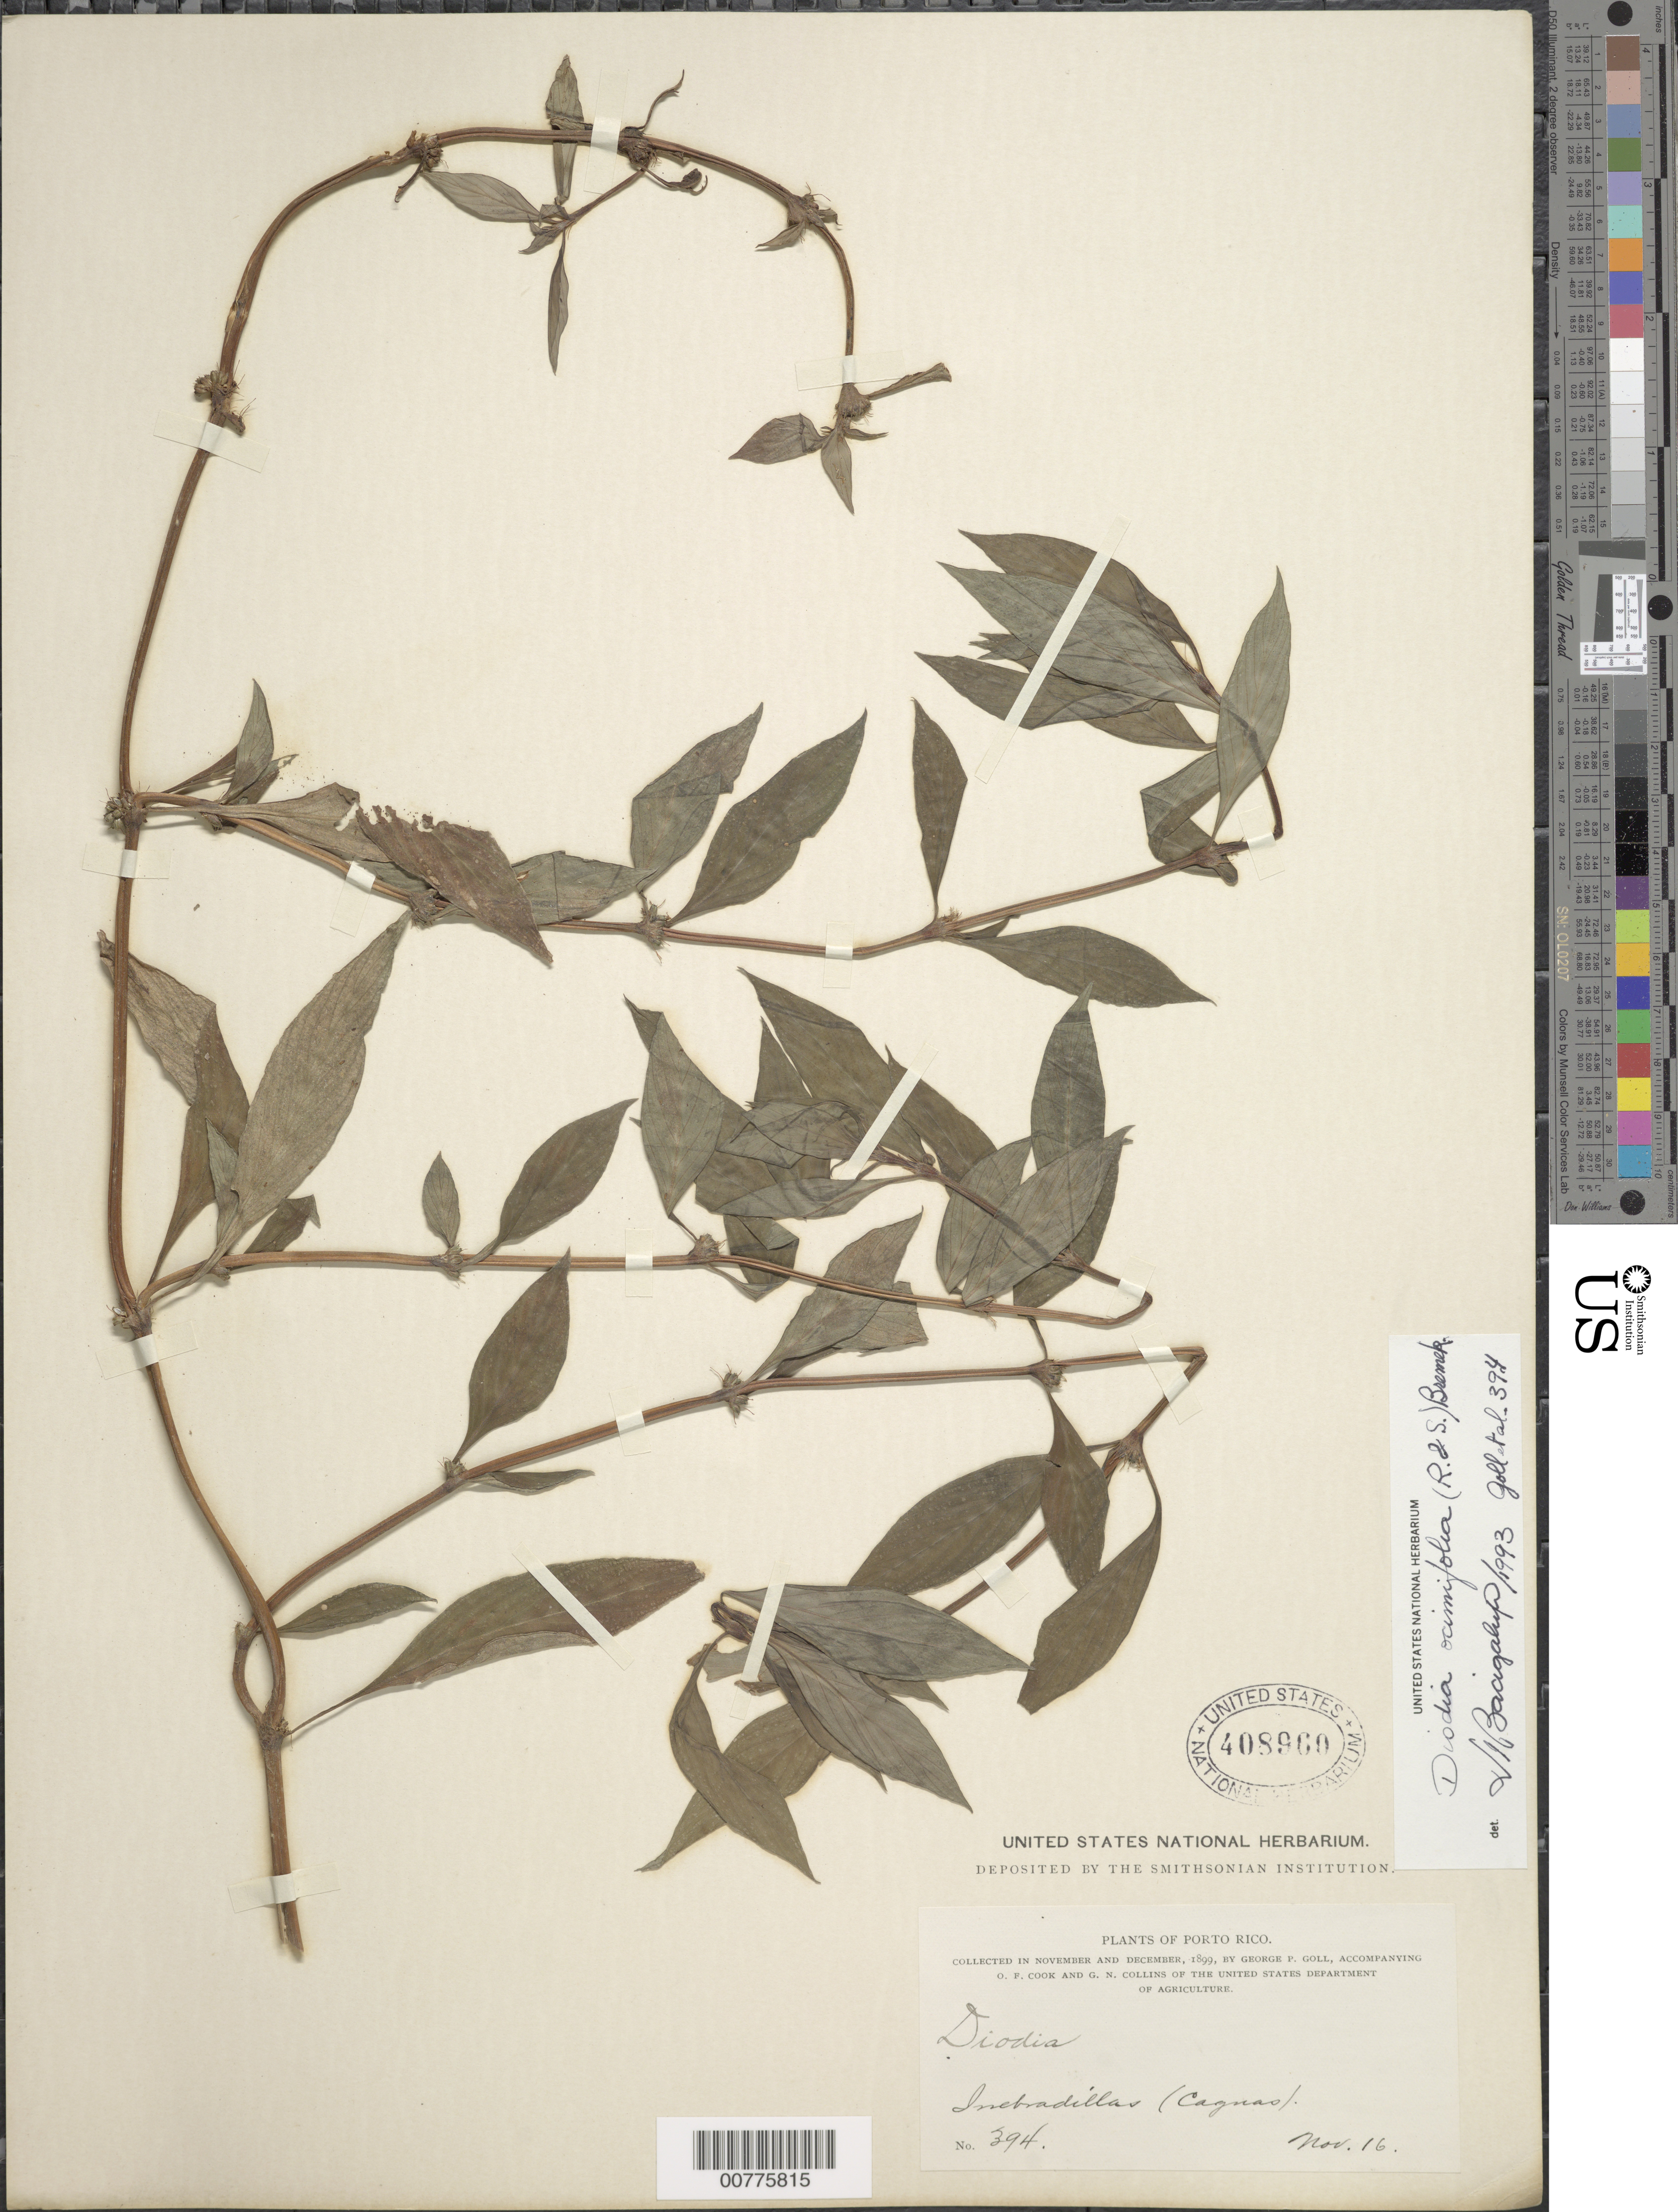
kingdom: Plantae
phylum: Tracheophyta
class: Magnoliopsida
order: Gentianales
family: Rubiaceae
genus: Spermacoce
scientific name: Spermacoce ocymifolia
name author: Willd. ex Roem. & Schult.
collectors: G. Goll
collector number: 394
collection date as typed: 16 Nov 1899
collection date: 1899-11-16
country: Puerto Rico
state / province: Caguas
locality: Quebradillas (Caguas)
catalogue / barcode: US 408960